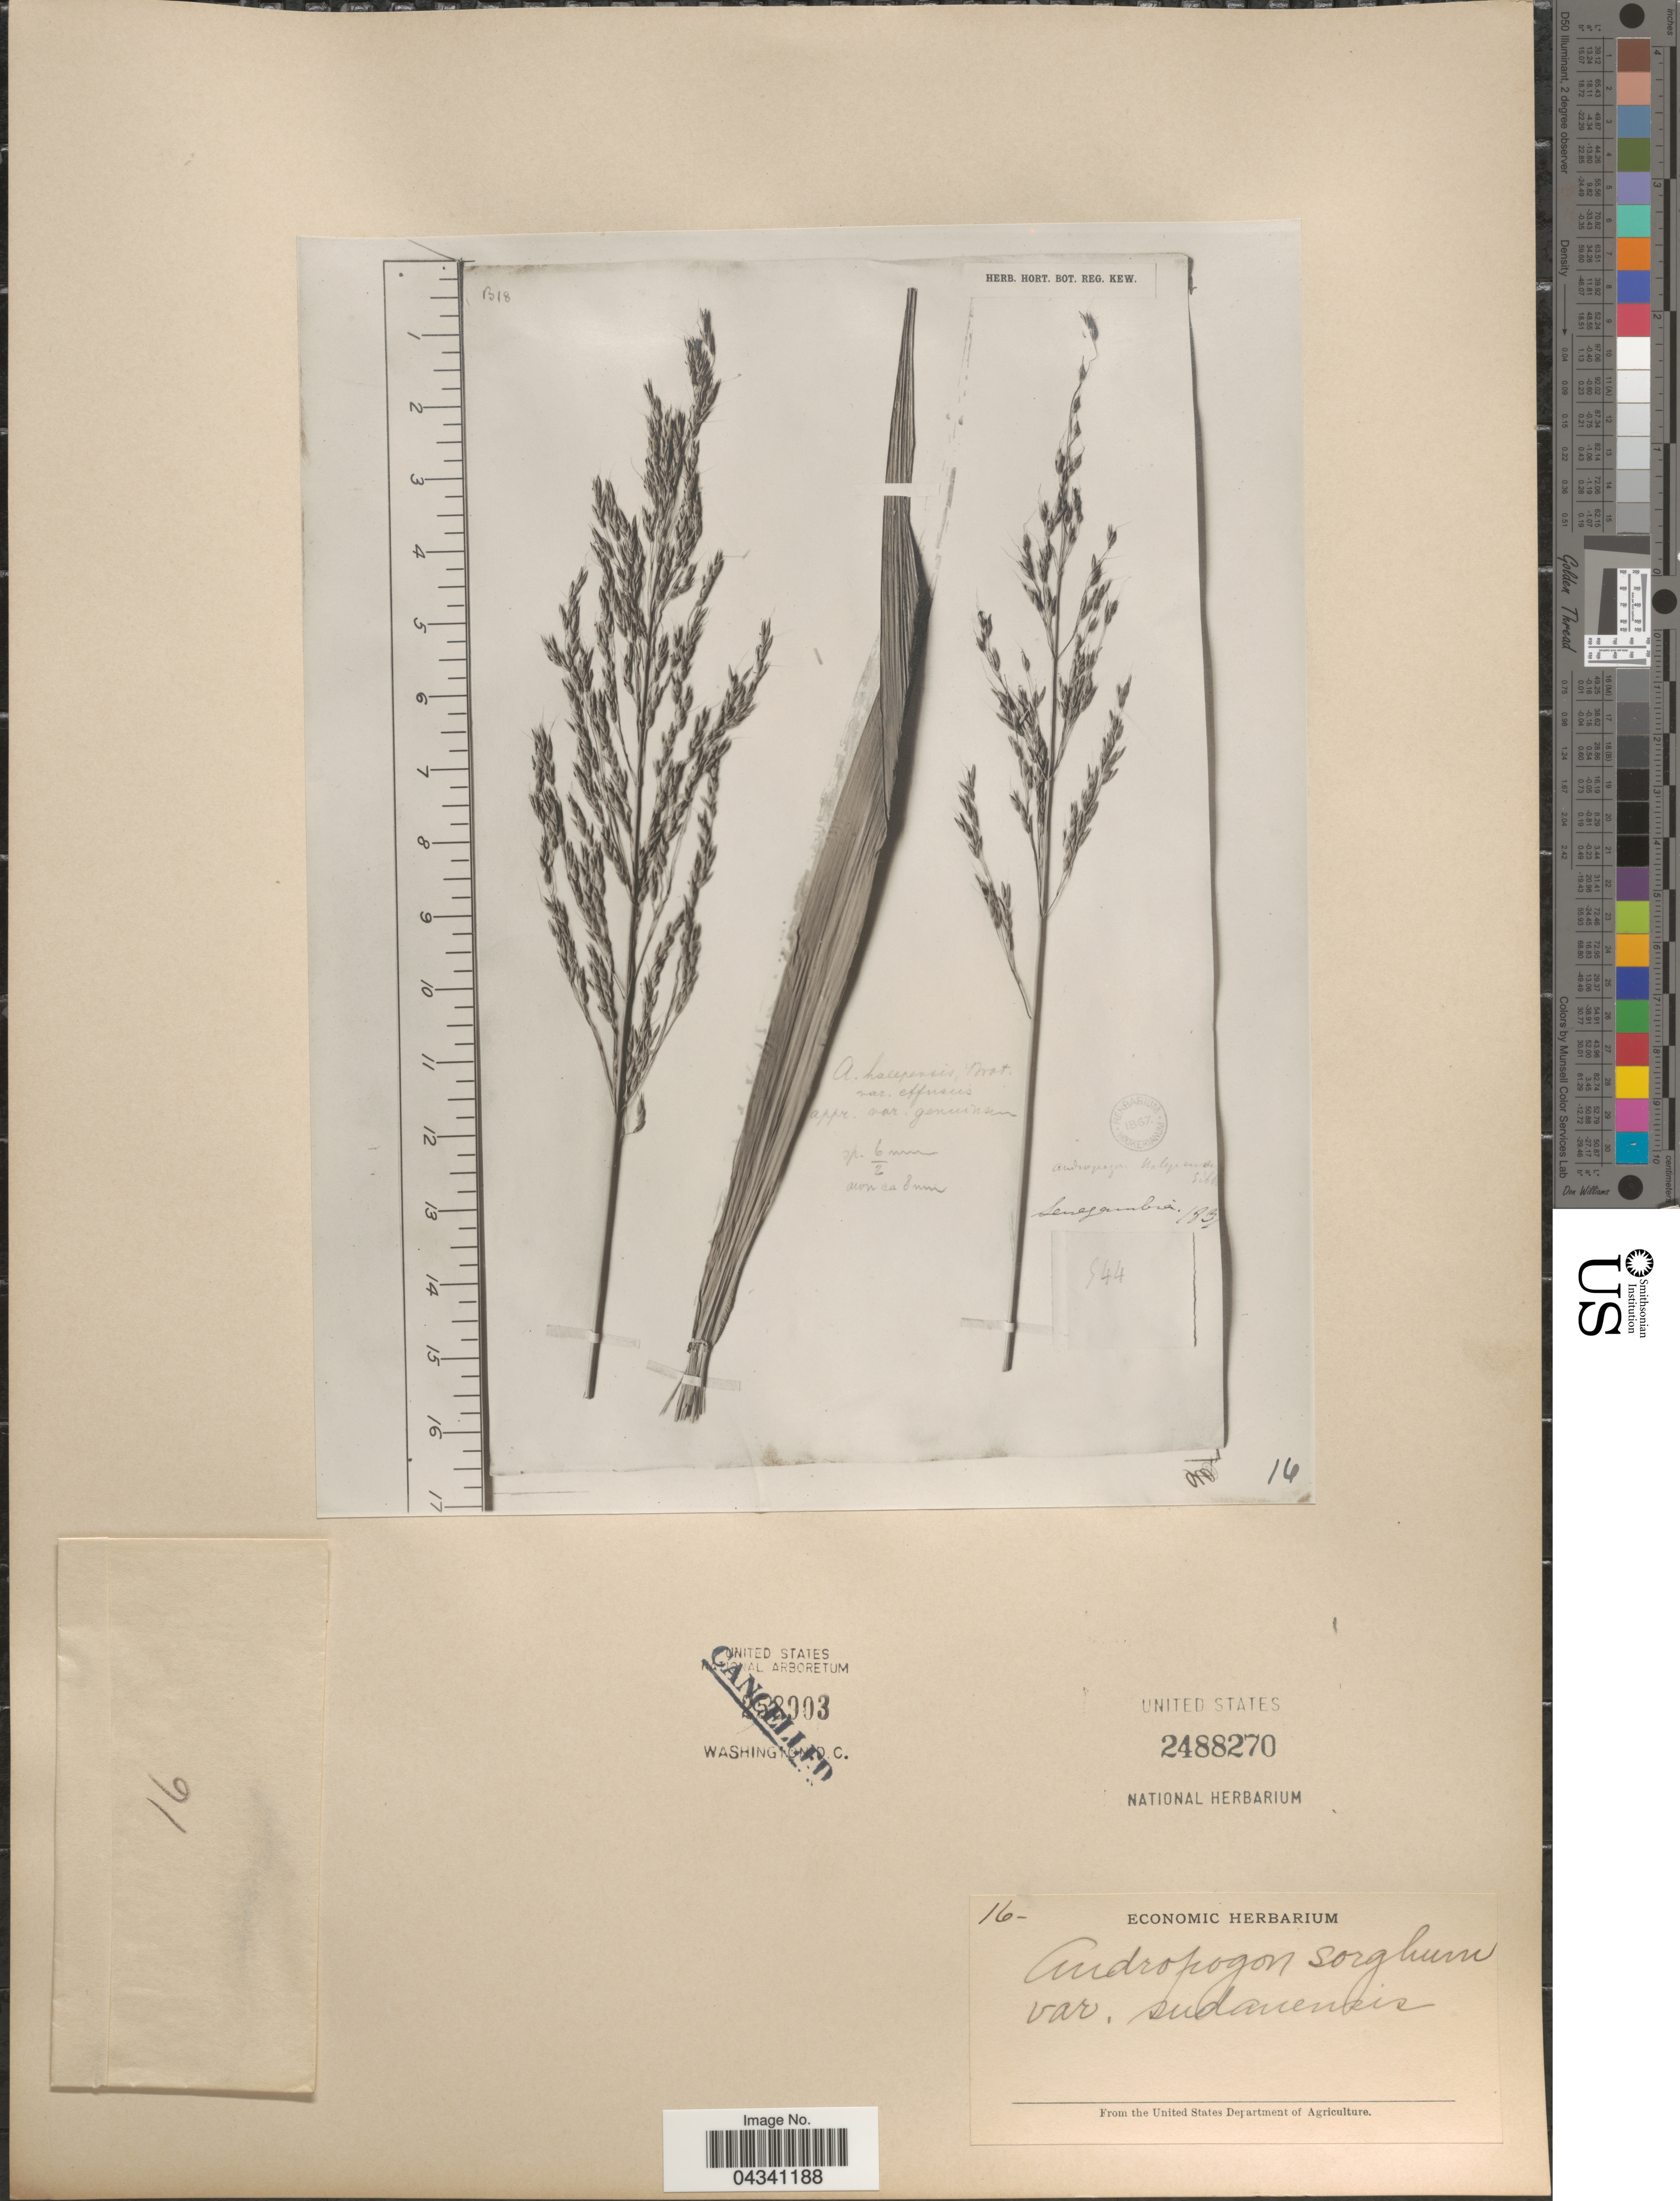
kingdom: Plantae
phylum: Tracheophyta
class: Liliopsida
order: Poales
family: Poaceae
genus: Sorghum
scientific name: Sorghum x almum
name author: Parodi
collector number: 544?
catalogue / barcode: US 2488270